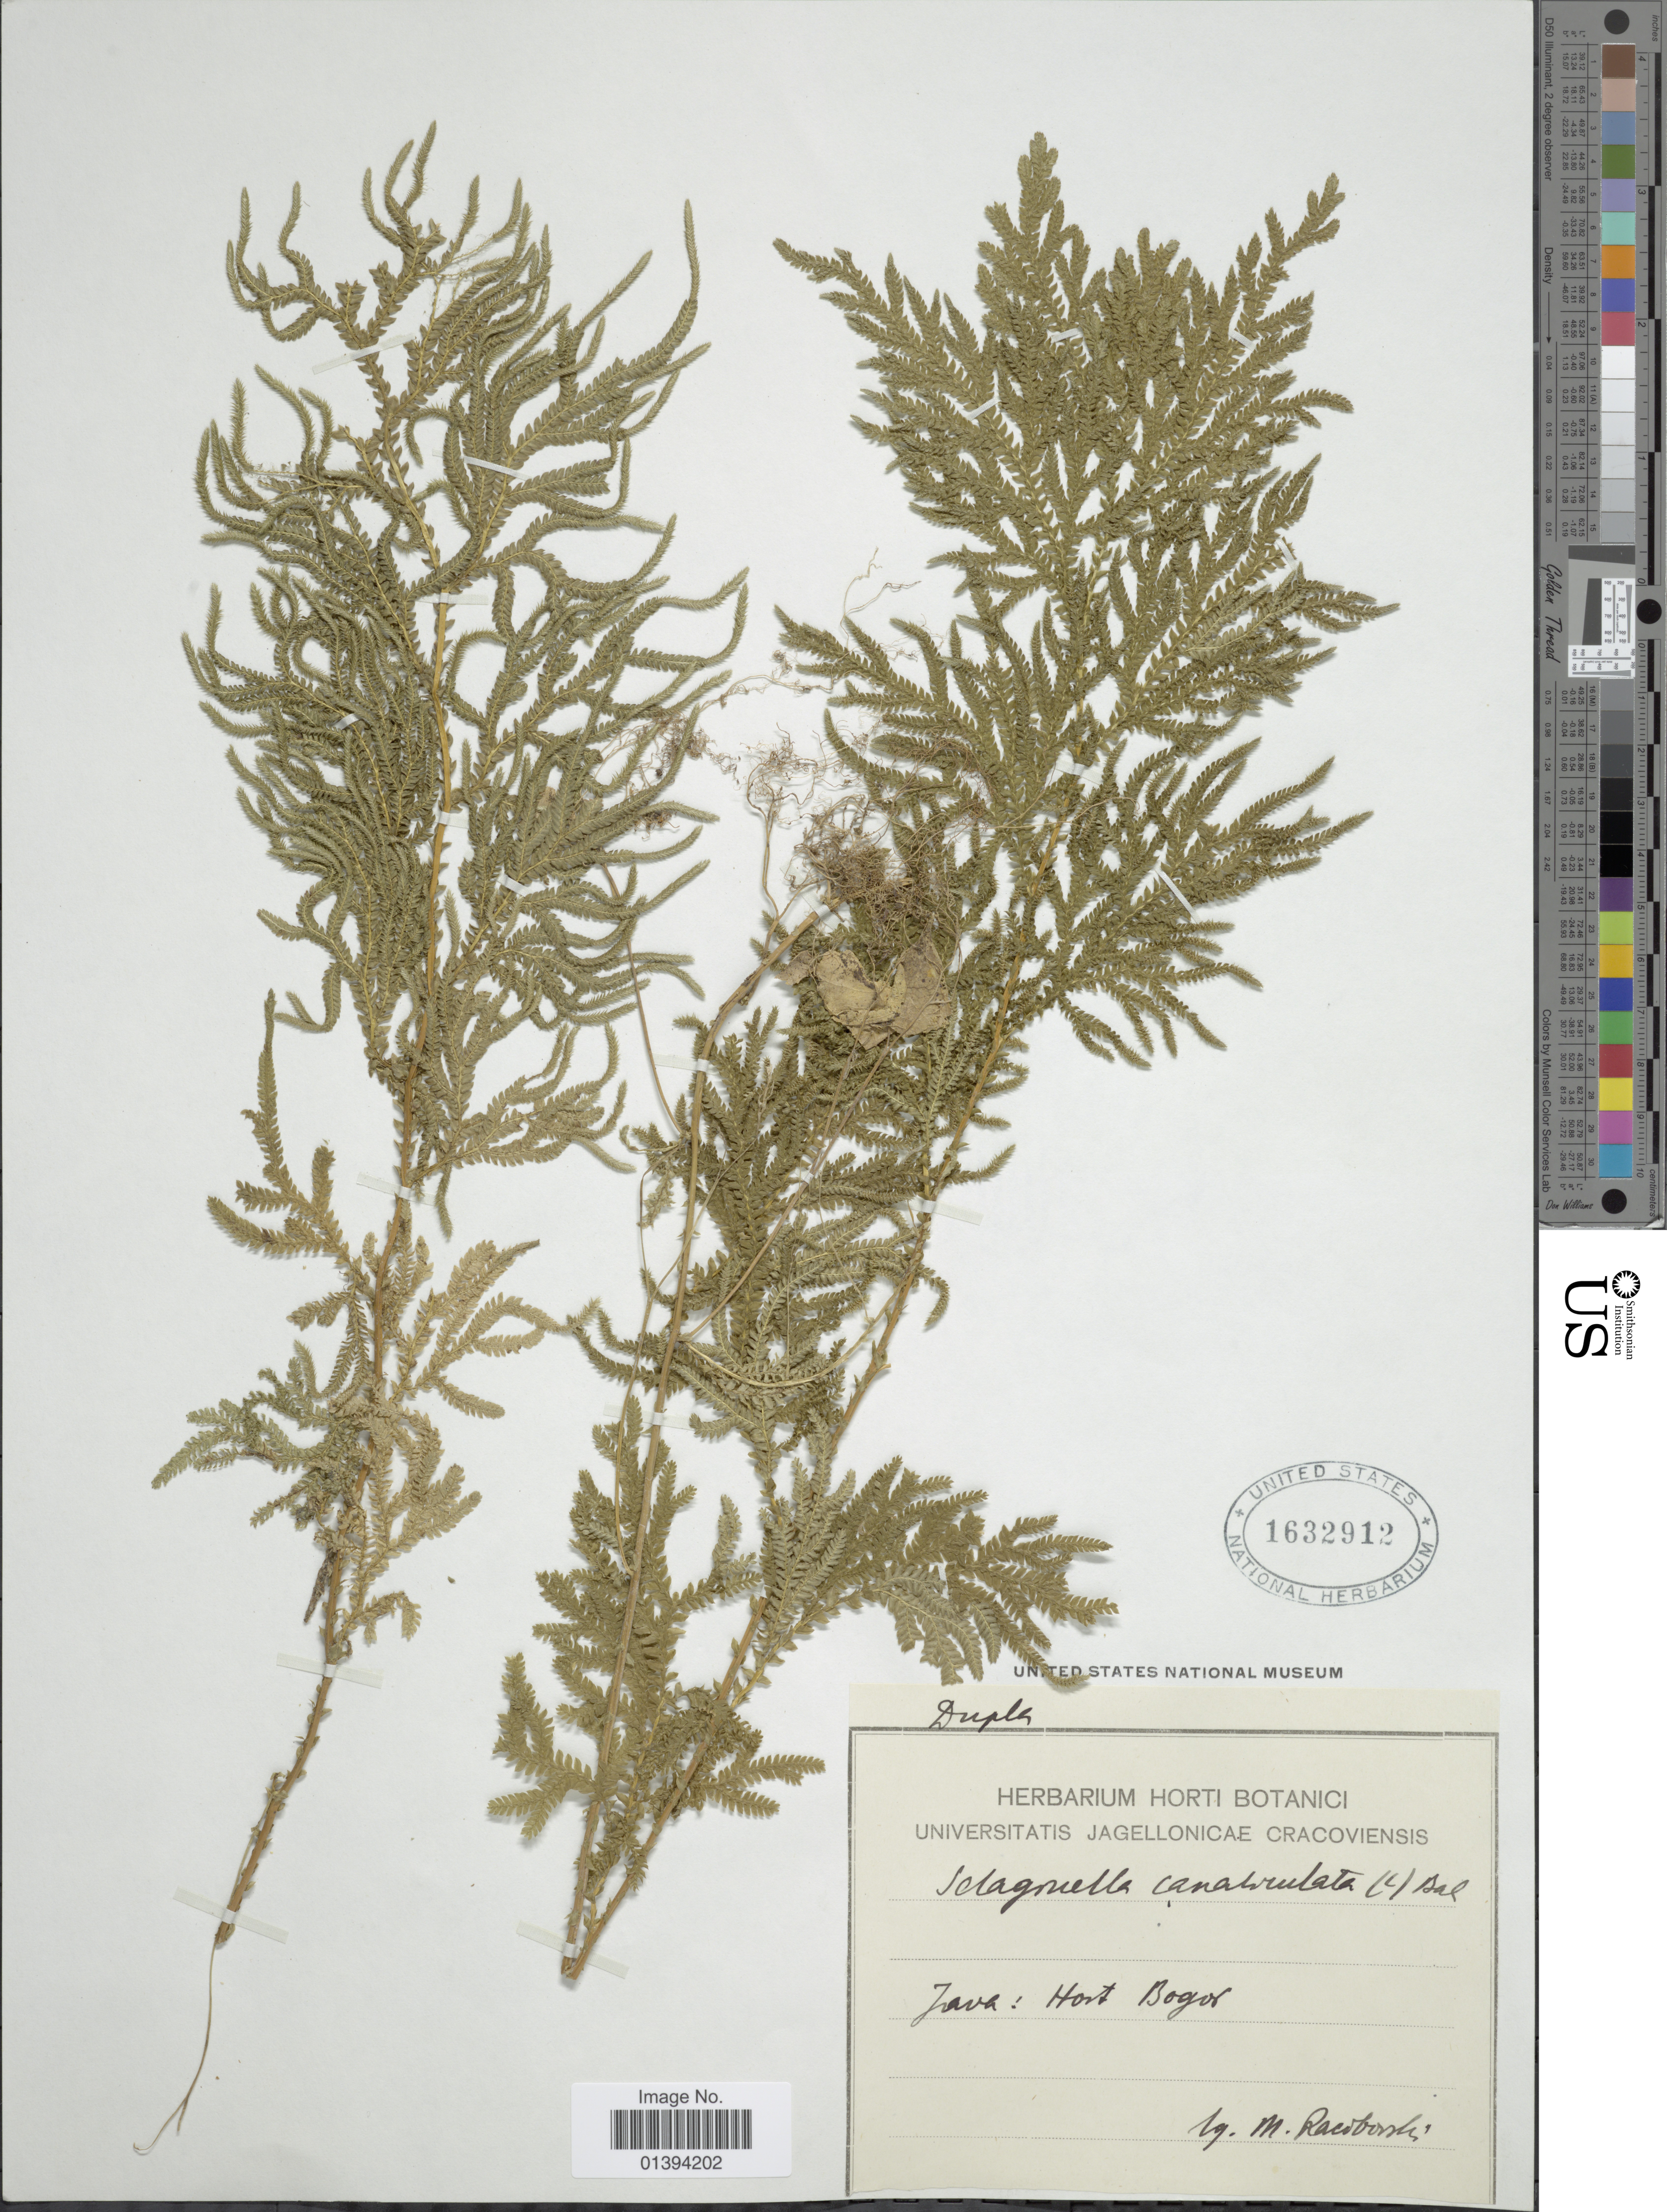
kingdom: Plantae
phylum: Tracheophyta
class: Lycopodiopsida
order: Selaginellales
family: Selaginellaceae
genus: Selaginella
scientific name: Selaginella plana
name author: (Desv. ex Poir.) Hieron.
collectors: M. Raciborski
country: Indonesia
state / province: Java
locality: Java: Hort Bogor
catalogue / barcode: US 1632912